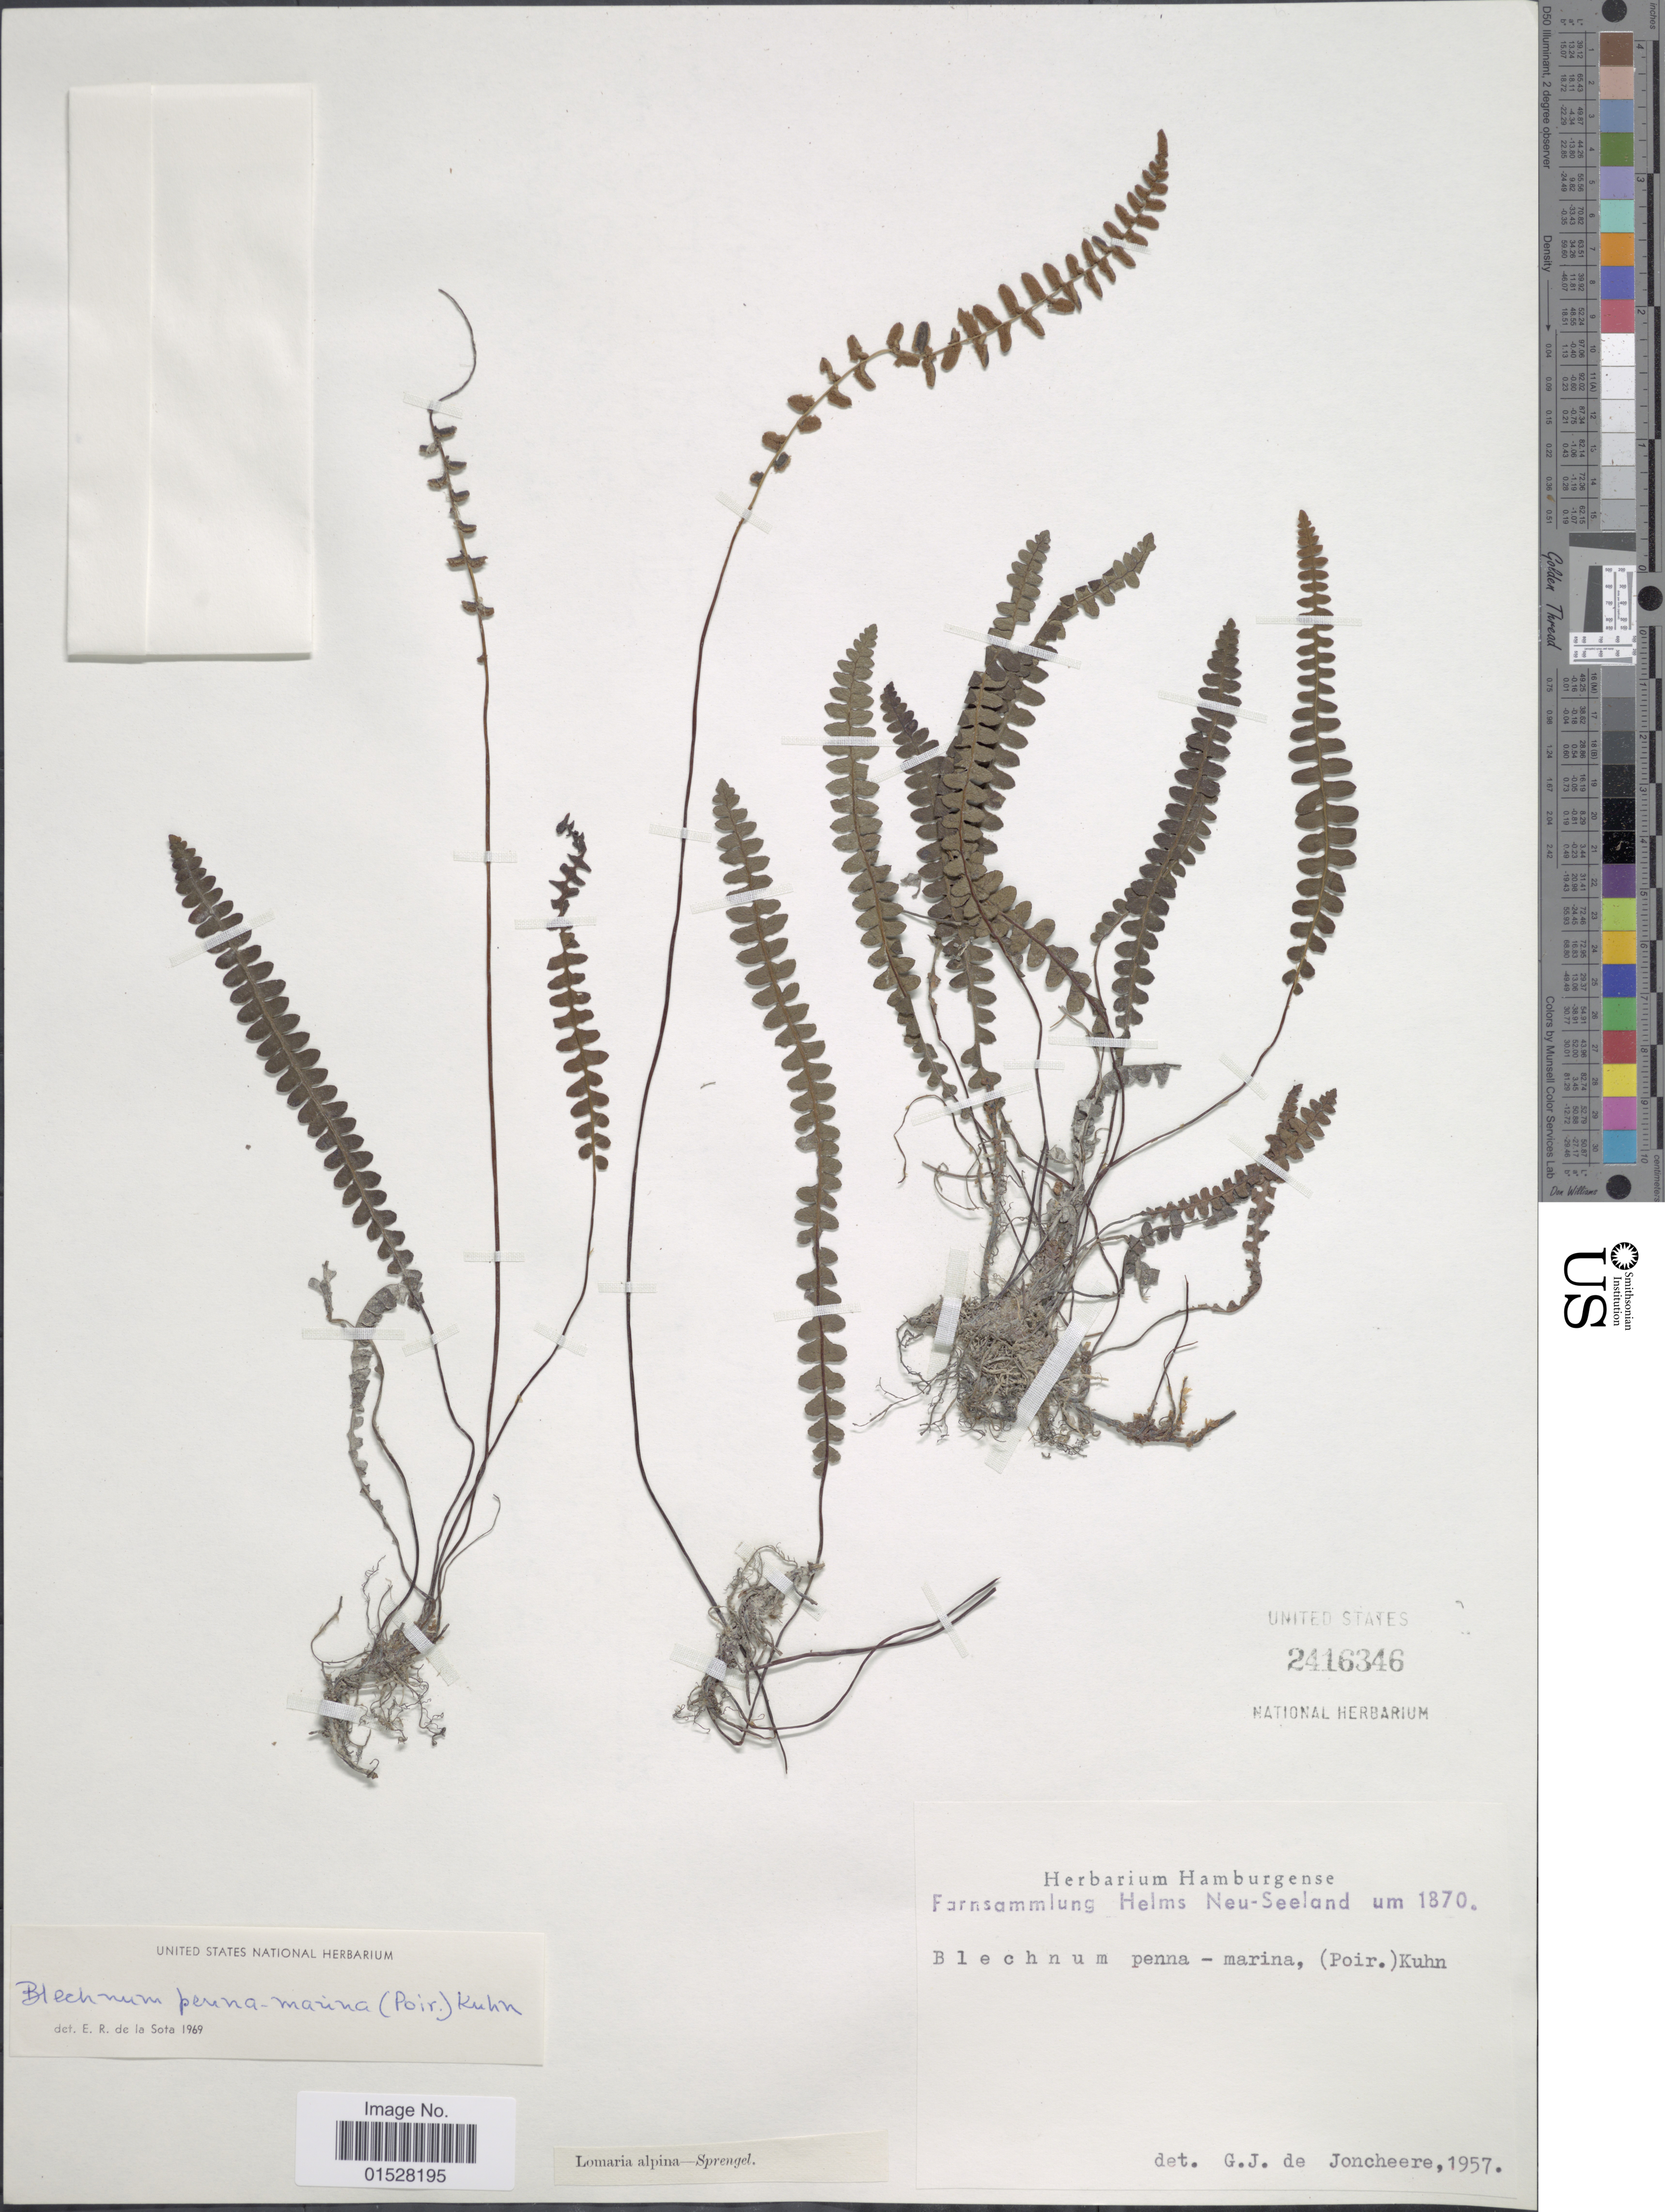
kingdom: Plantae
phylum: Tracheophyta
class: Polypodiopsida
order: Polypodiales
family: Blechnaceae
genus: Blechnum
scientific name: Blechnum penna-marina subsp. alpina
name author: T.C. Chambers & P. A. Farrant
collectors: Helms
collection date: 1870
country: New Zealand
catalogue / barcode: US 2416346